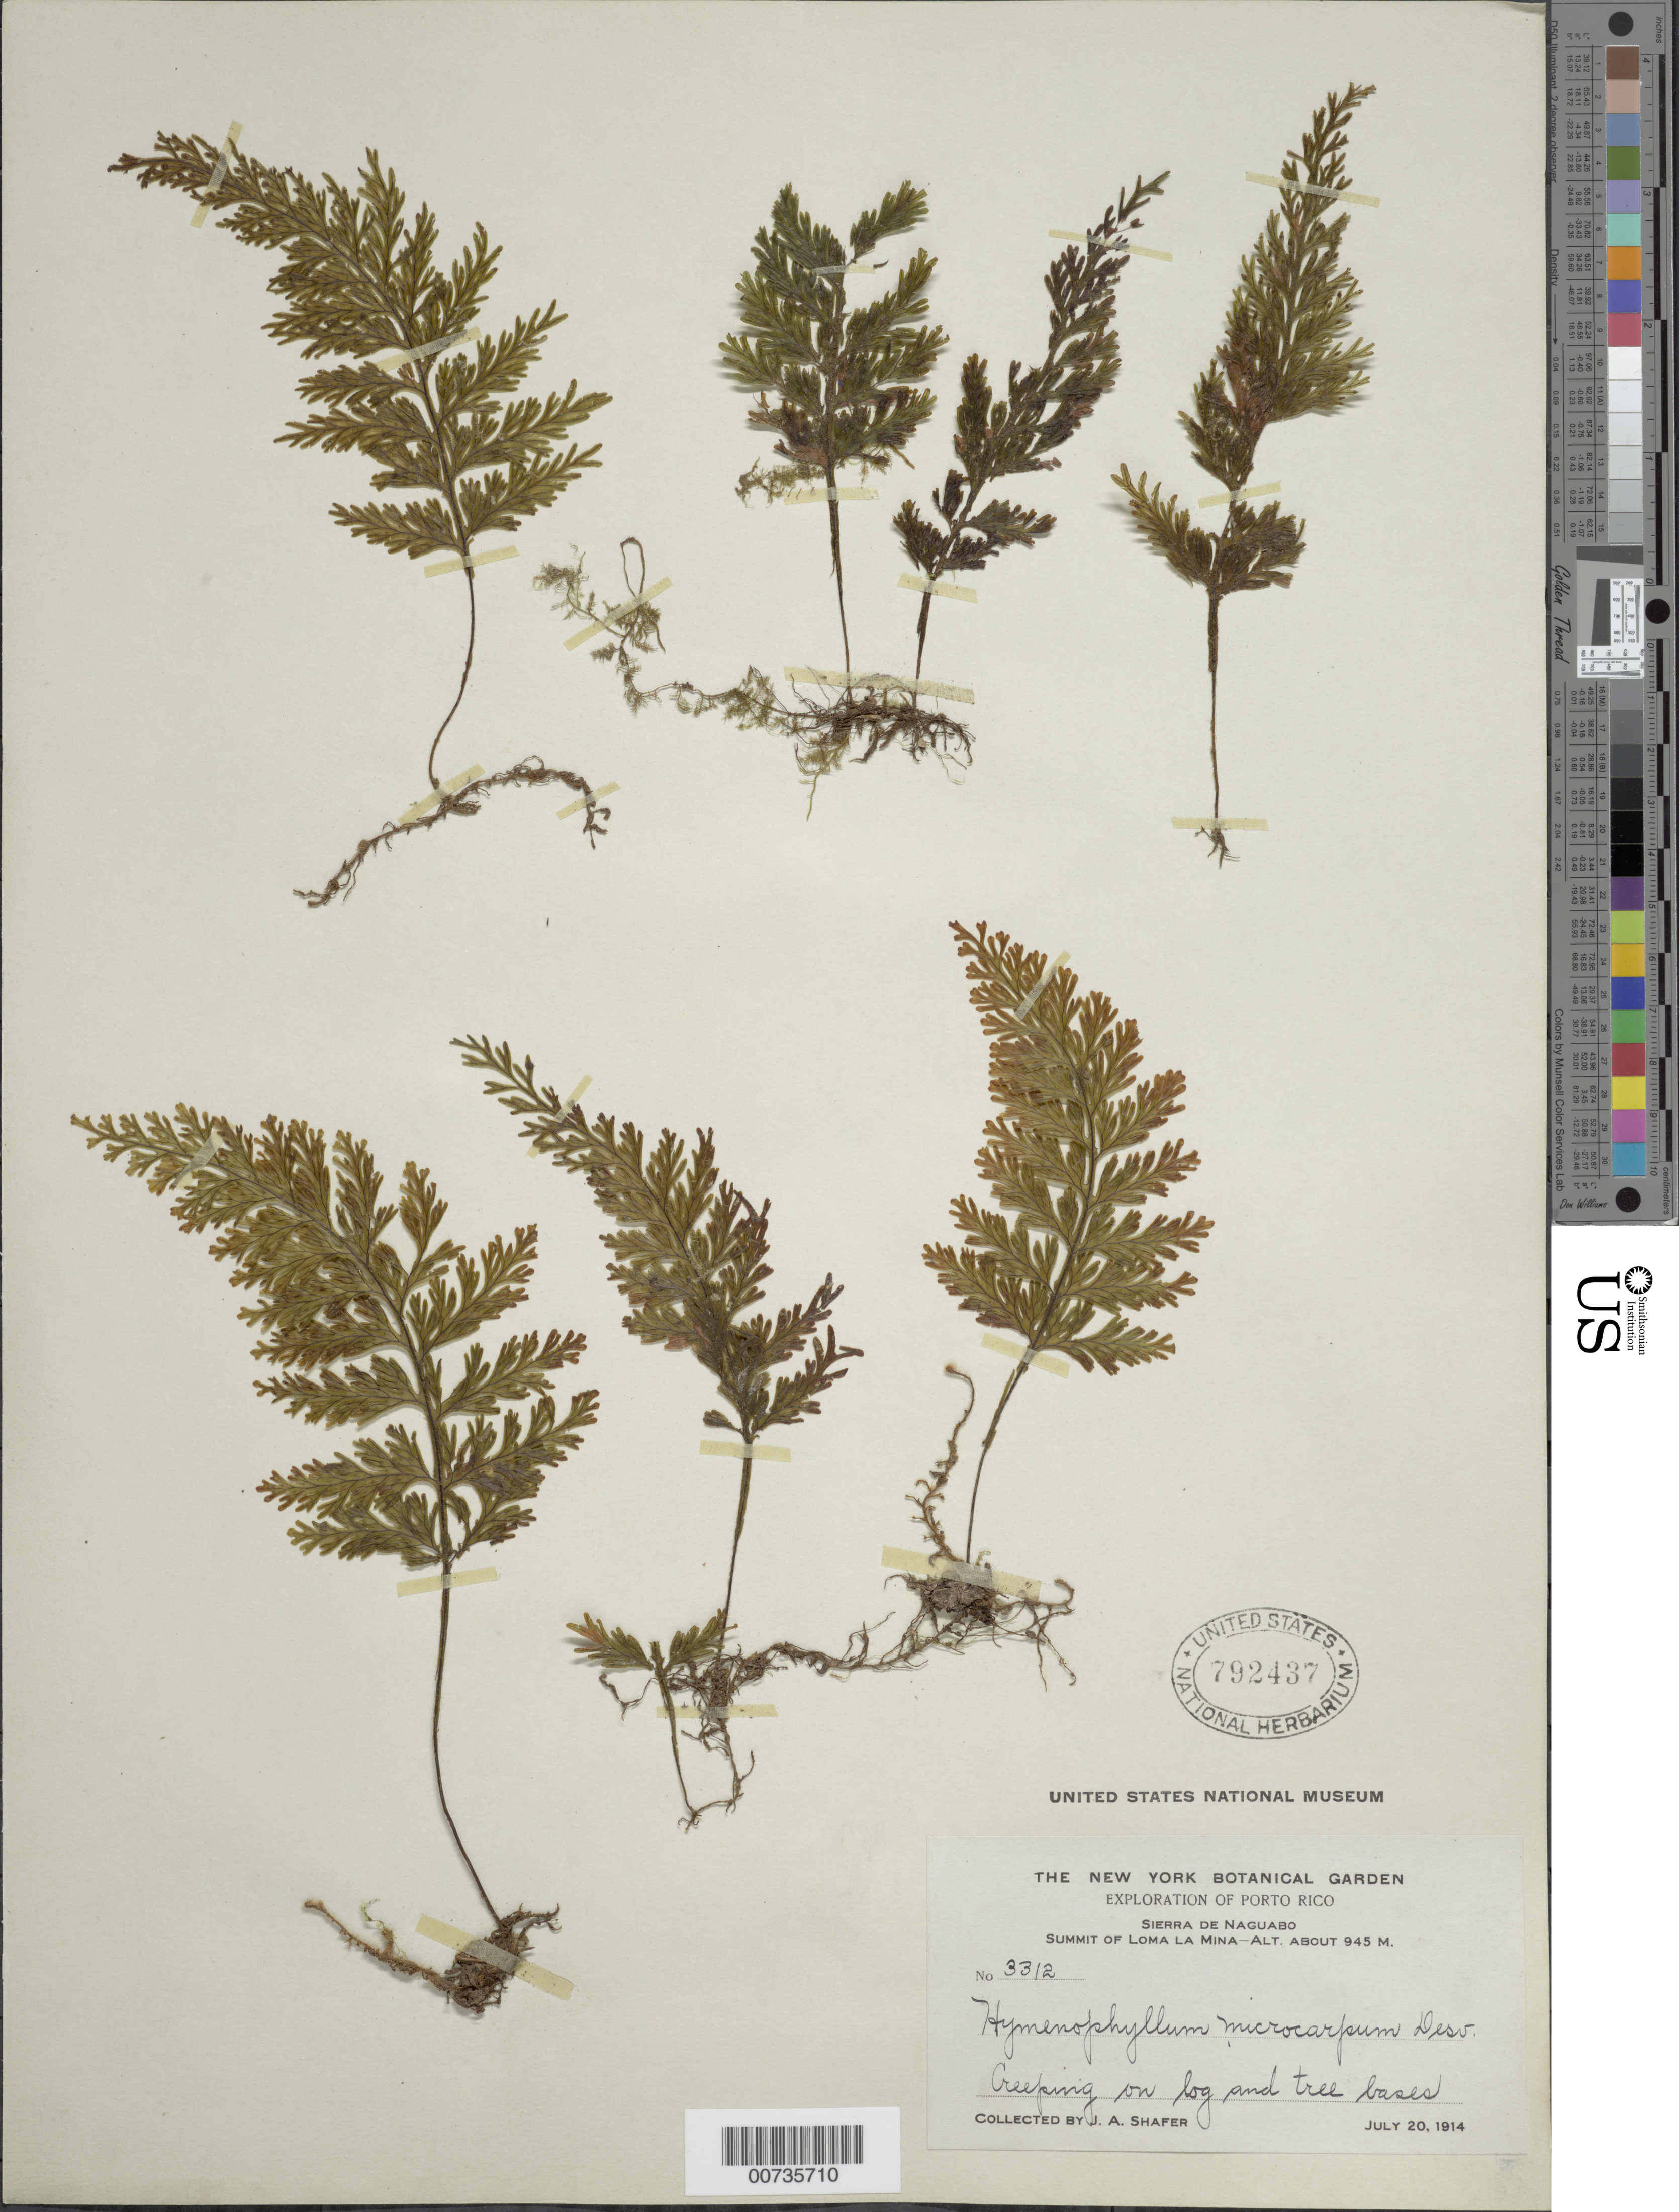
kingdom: Plantae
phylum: Tracheophyta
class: Polypodiopsida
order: Hymenophyllales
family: Hymenophyllaceae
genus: Hymenophyllum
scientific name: Hymenophyllum microcarpum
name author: (Desv.) Lellinger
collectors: J. A. Shafer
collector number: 3312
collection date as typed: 20 Jul 1914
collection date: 1914-07-20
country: Puerto Rico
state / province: Naguabo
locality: Sierra de Naguabo, Summit of Loma la Mina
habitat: Creeping on log and tree bases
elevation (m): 945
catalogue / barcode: US 792437